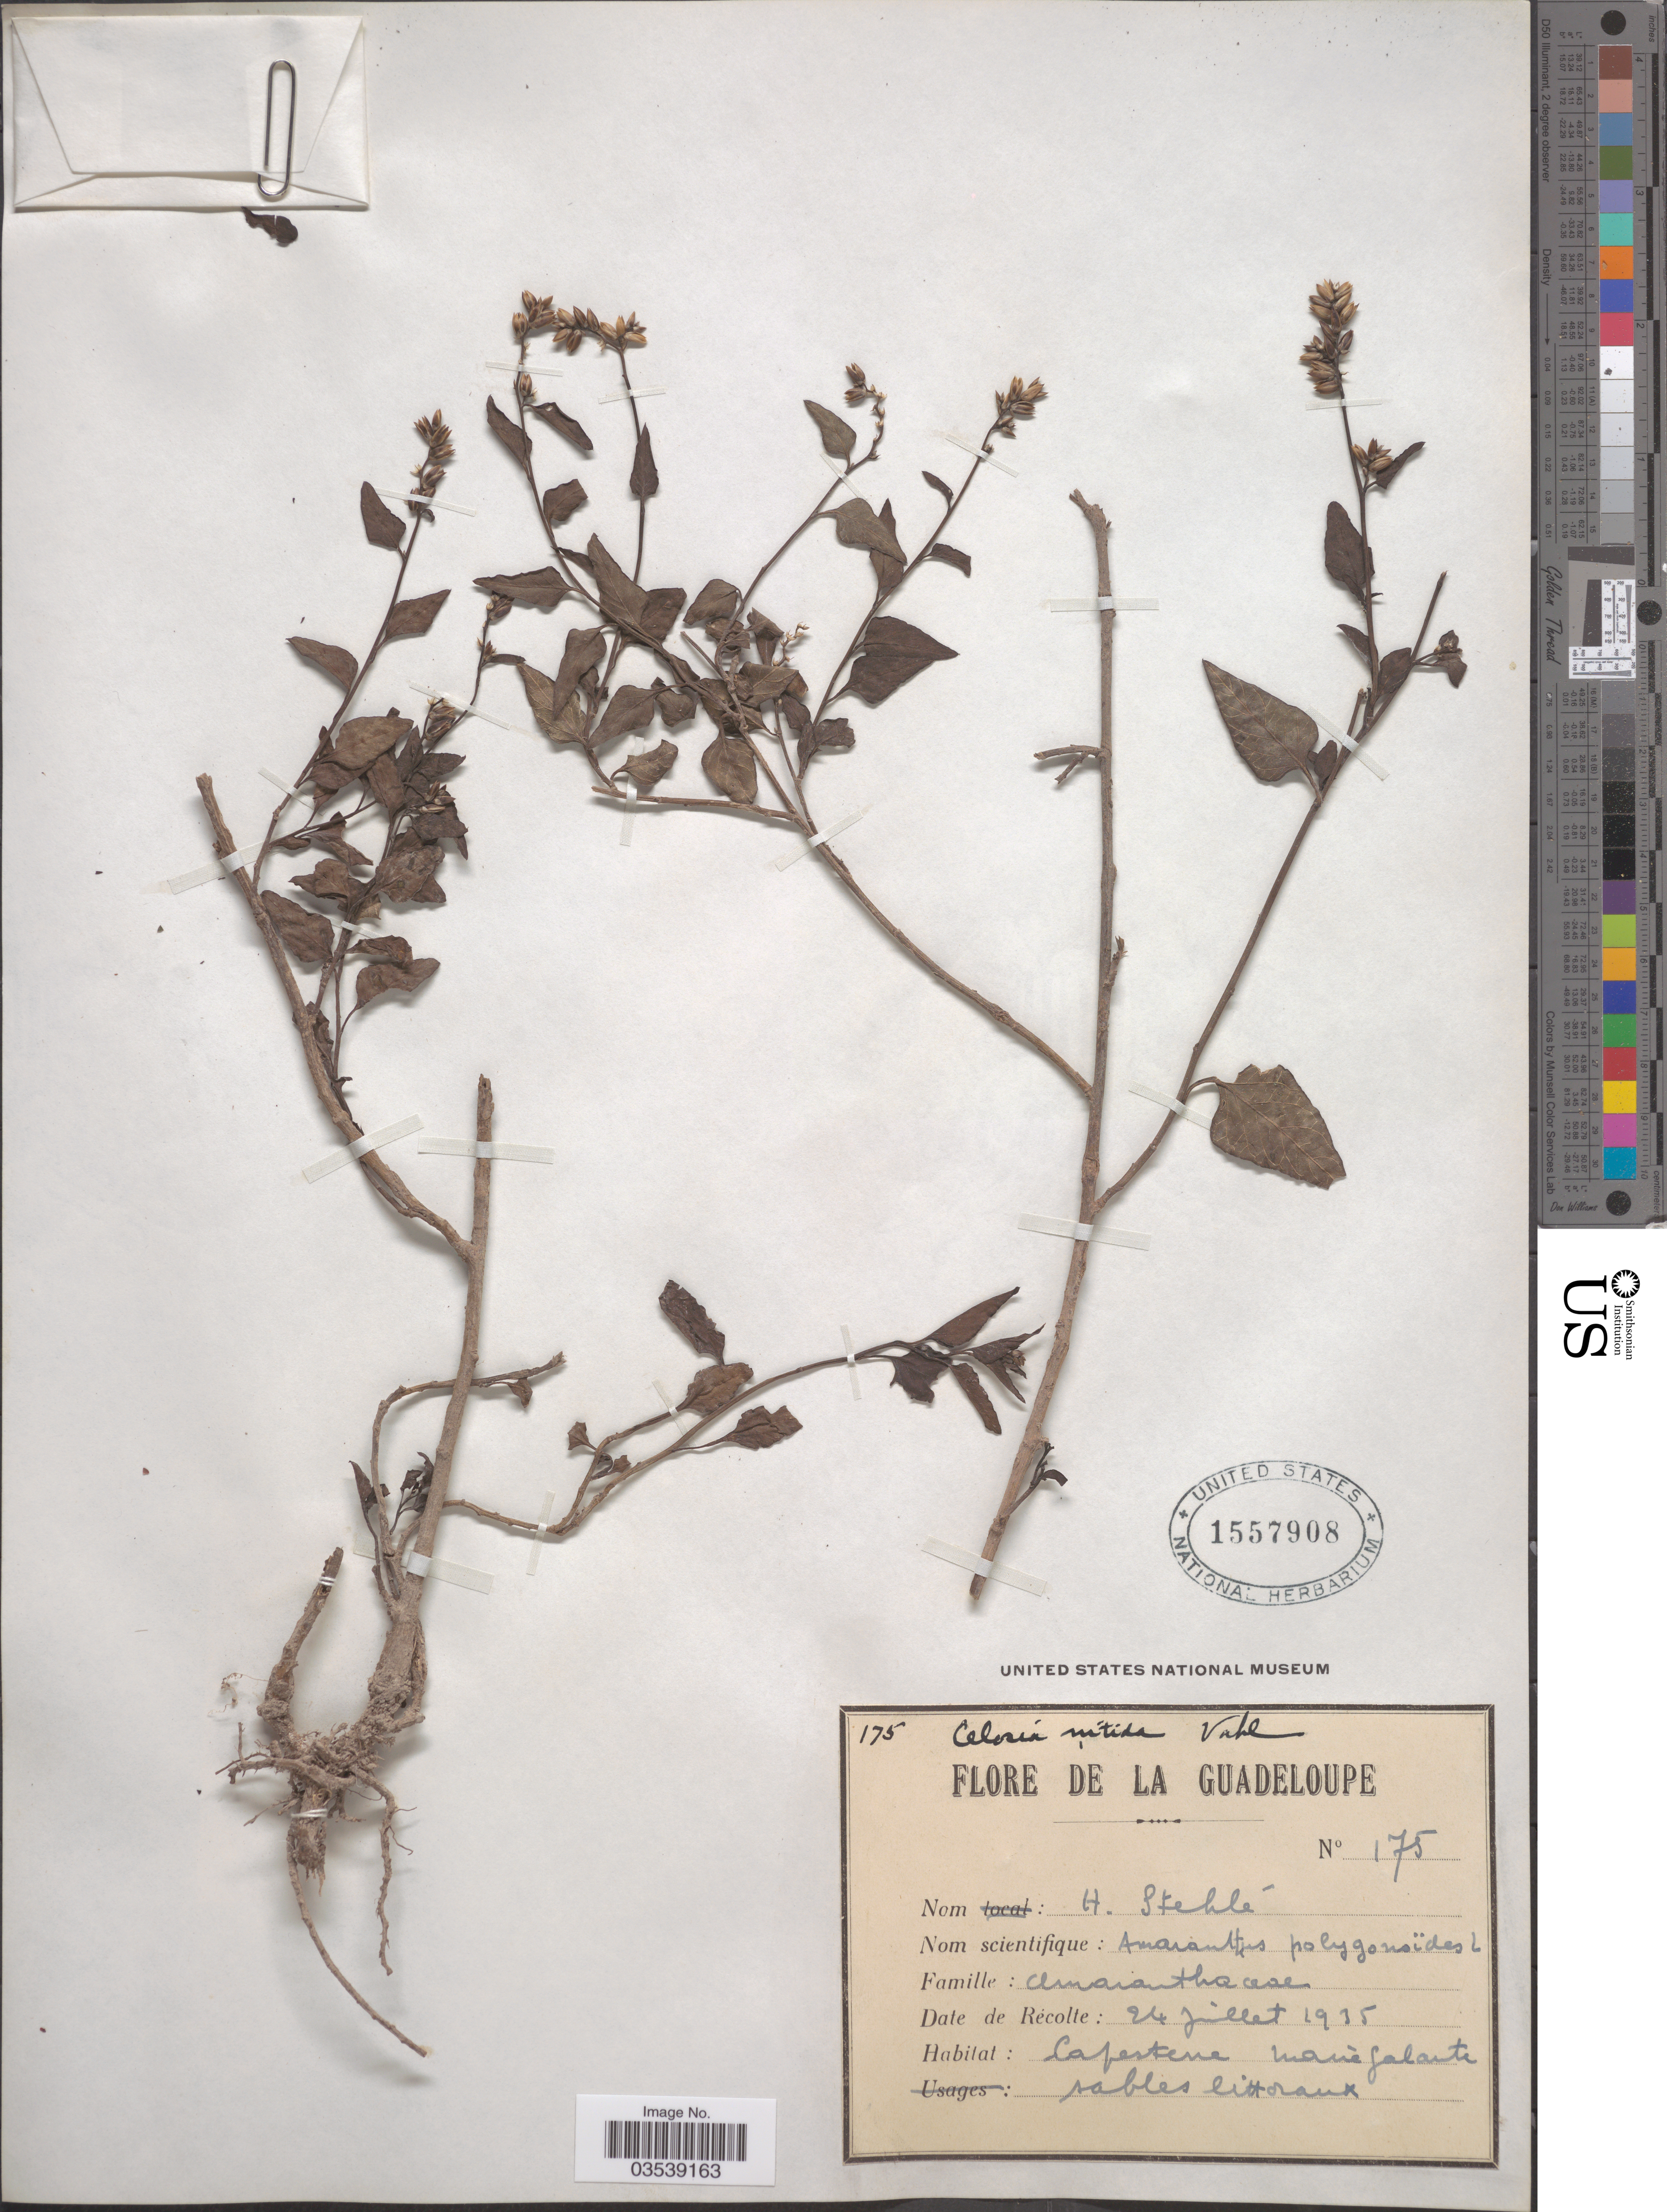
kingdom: Plantae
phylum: Tracheophyta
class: Magnoliopsida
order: Caryophyllales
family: Amaranthaceae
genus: Celosia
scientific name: Celosia nitida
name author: Vahl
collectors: H. Stehlé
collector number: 175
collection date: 1935-07-24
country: Guadeloupe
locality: Capesterre, Marie-Galante.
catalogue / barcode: US 1557908